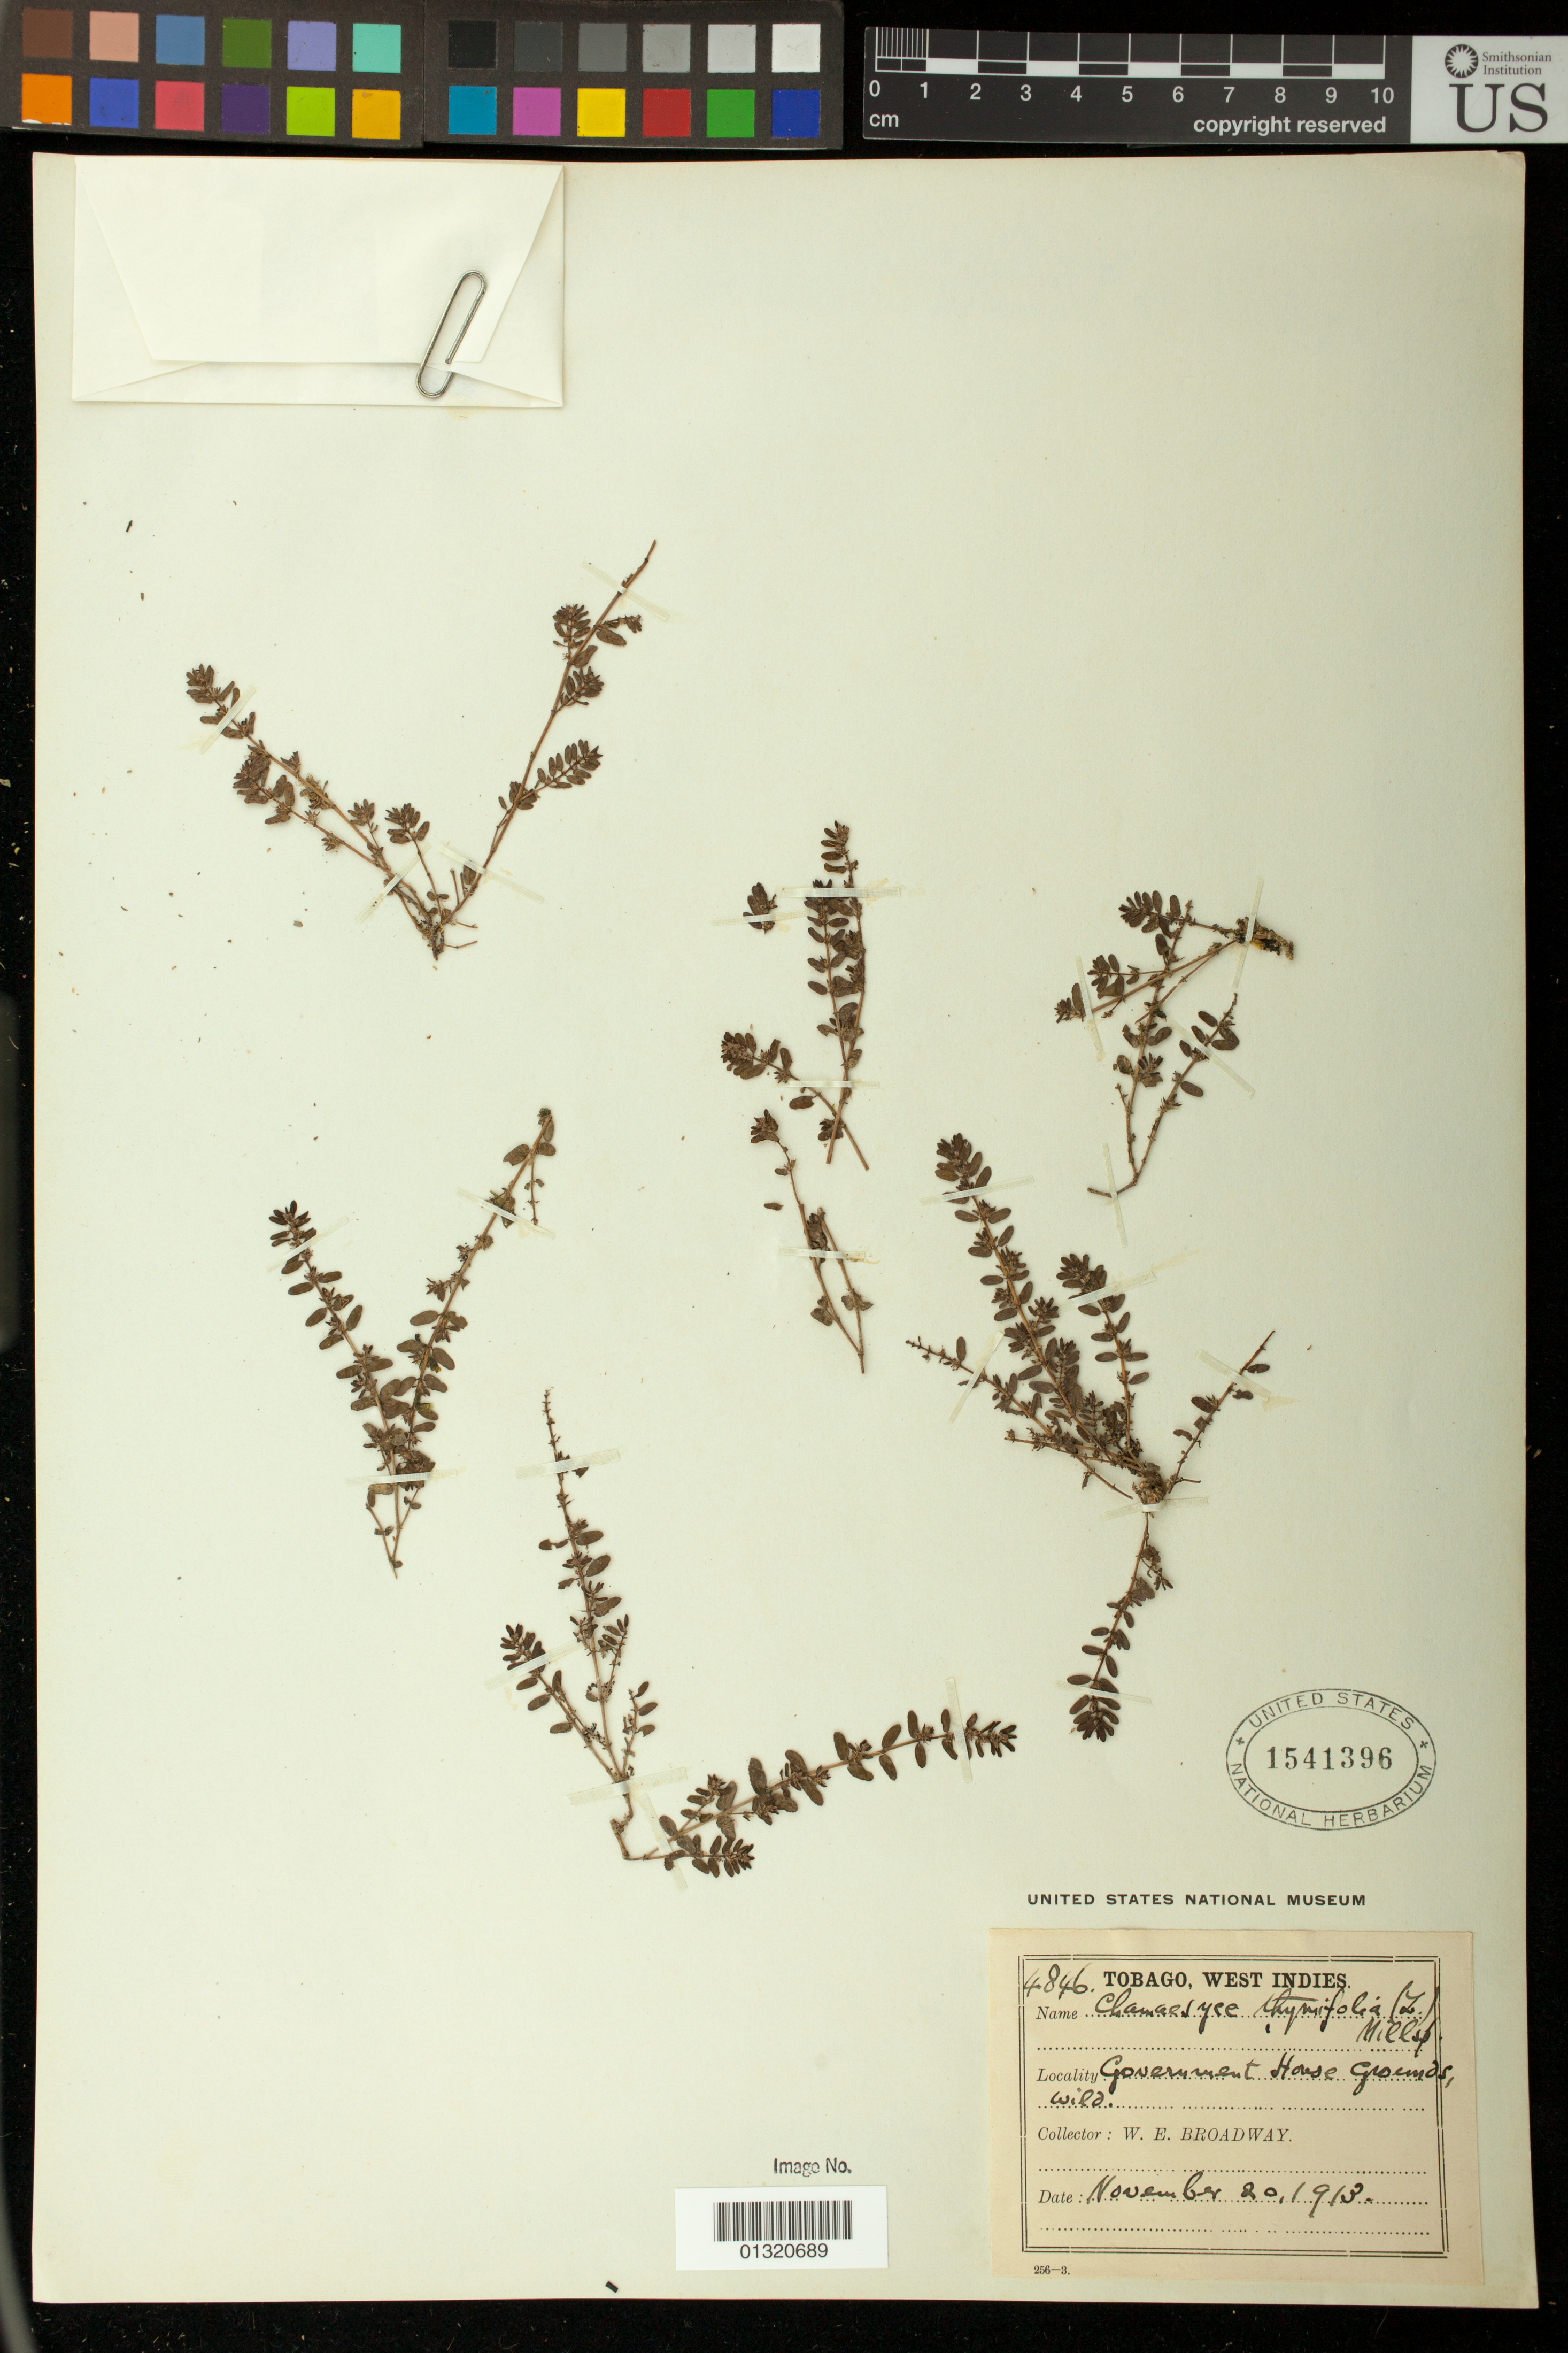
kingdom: Plantae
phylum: Tracheophyta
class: Magnoliopsida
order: Malpighiales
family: Euphorbiaceae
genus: Euphorbia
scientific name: Euphorbia thymifolia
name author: L.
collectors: W. E. Broadway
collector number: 4846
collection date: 1913-11-20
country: Trinidad and Tobago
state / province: Tobago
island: Tobago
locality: Government House Grounds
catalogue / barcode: US 1541396